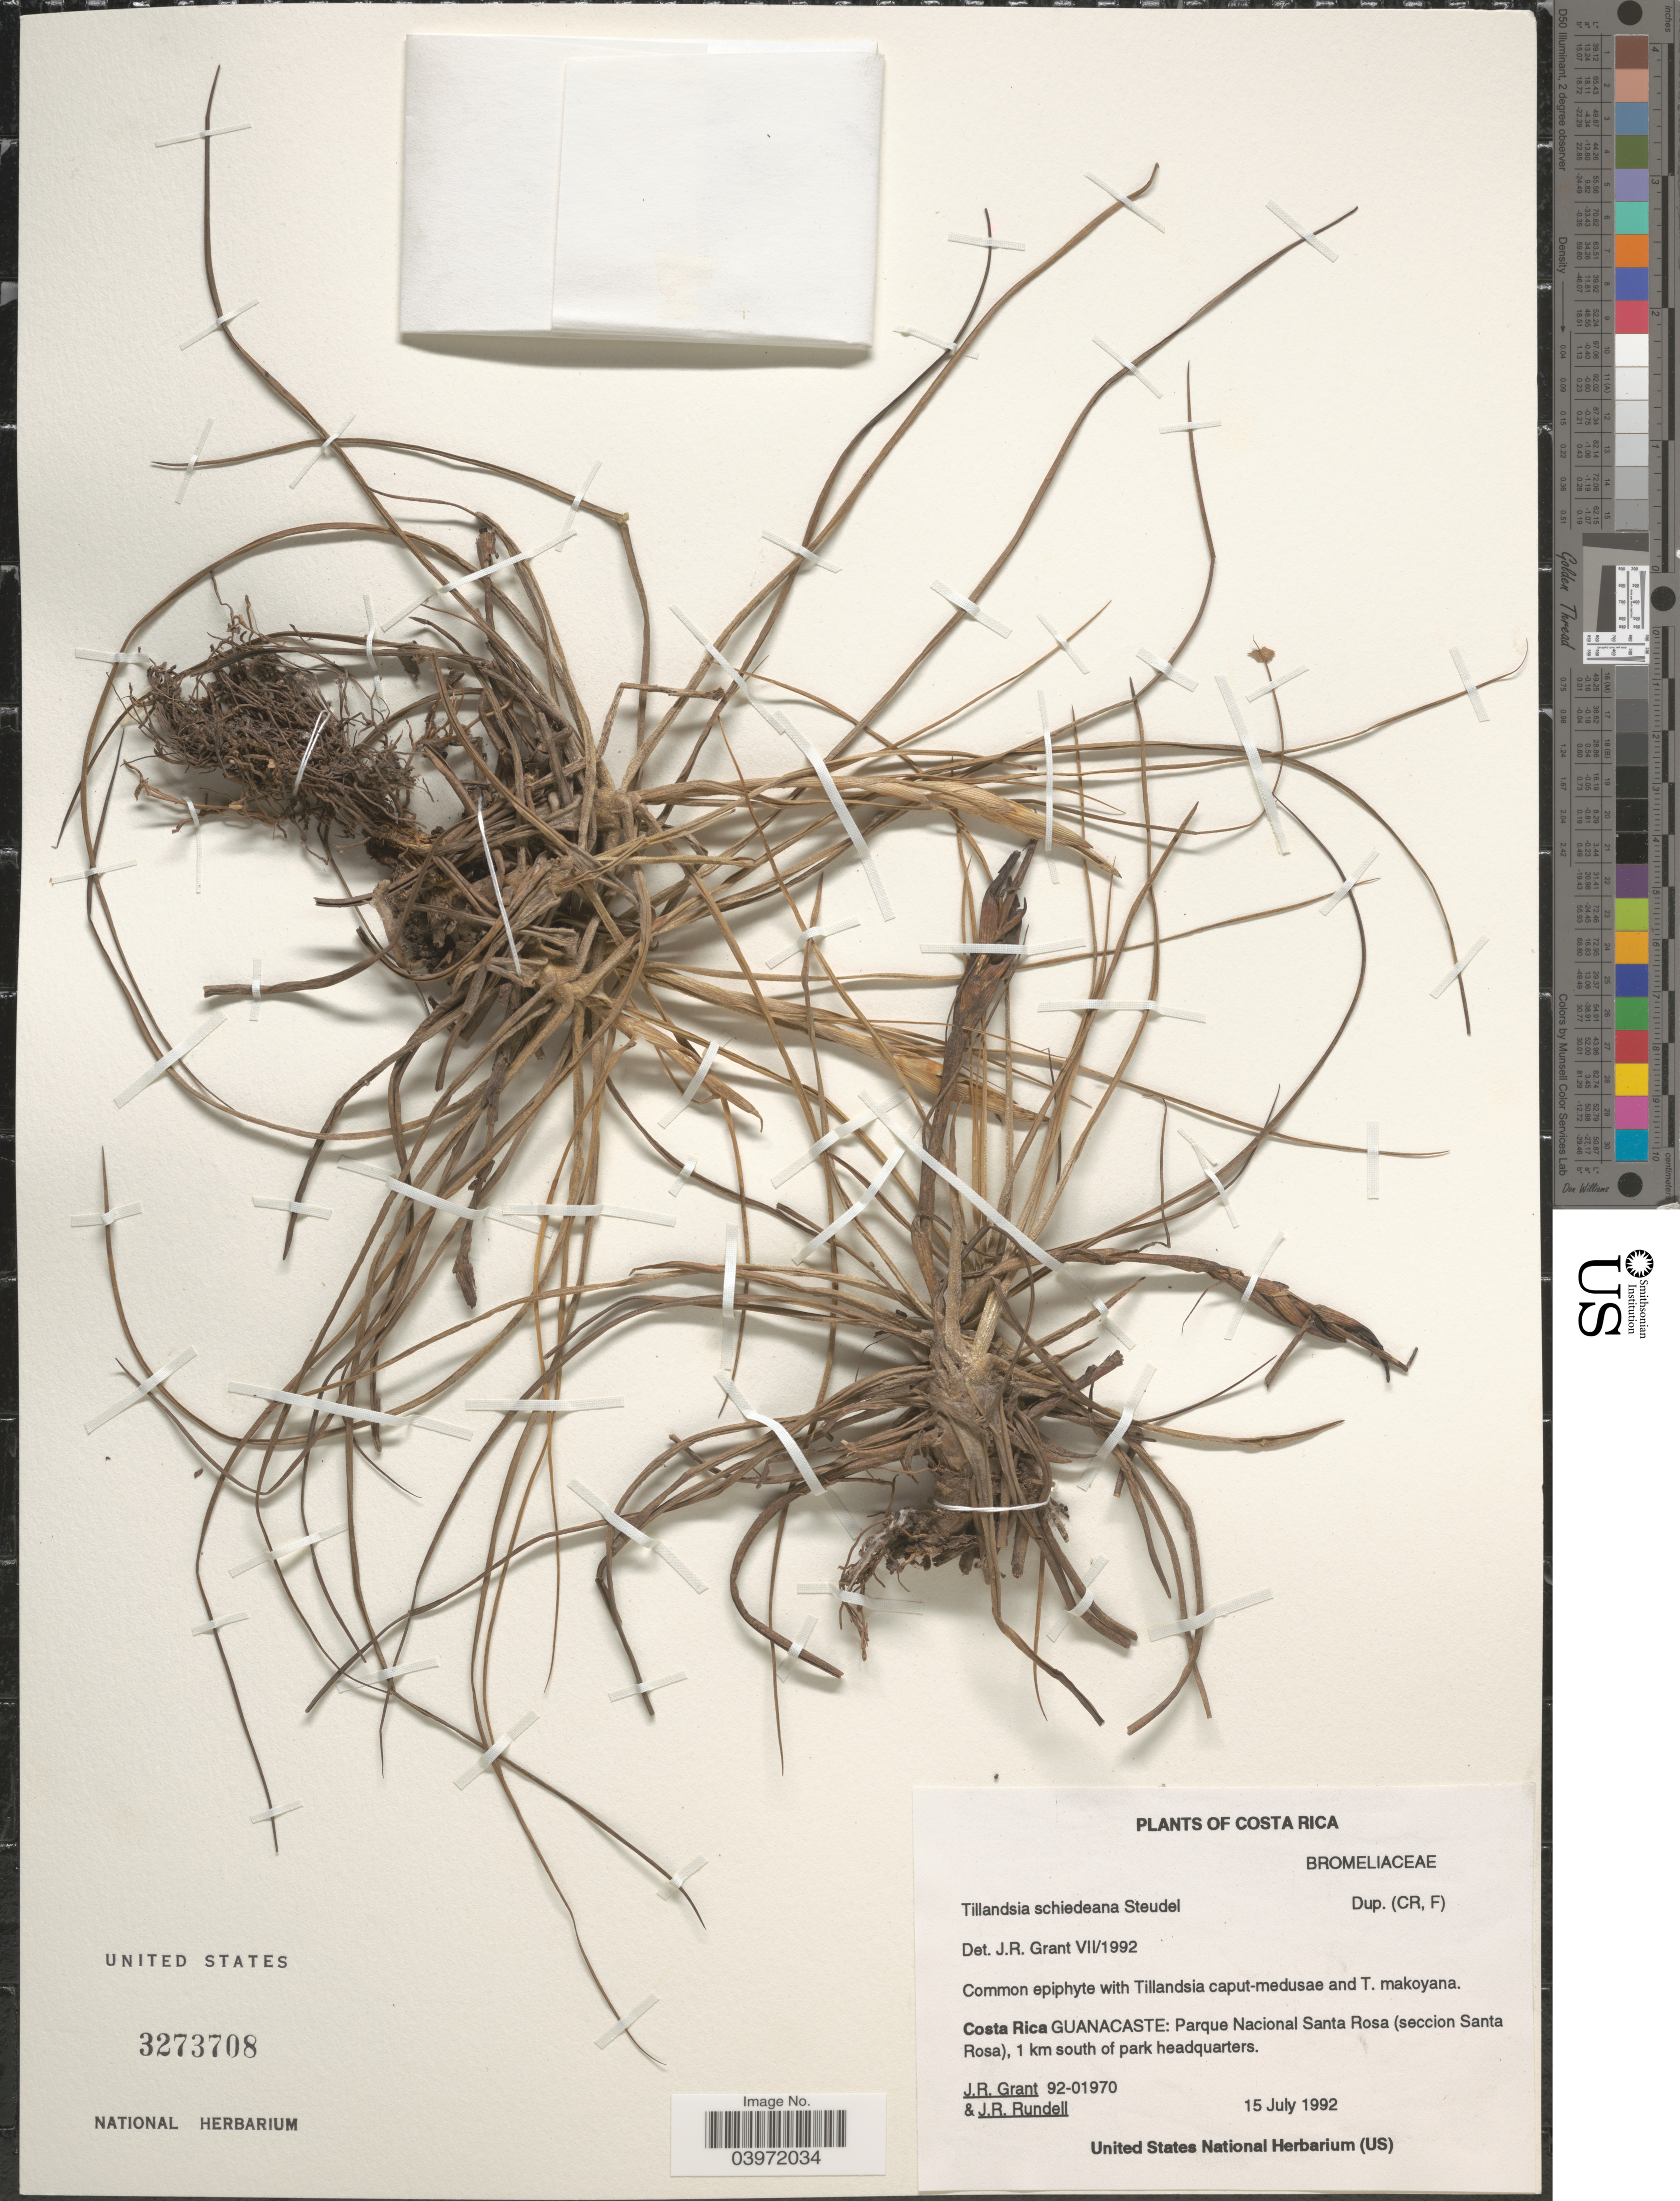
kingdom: Plantae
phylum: Tracheophyta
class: Liliopsida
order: Poales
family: Bromeliaceae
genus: Tillandsia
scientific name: Tillandsia schiedeana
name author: Steud.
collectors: J. Grant & J. R. Rundell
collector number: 92-01970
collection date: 1992-07-15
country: Costa Rica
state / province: Guanacaste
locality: Parque Nacional Santa Rosa (seccion Santa Rosa), 1 km south of park headquarters.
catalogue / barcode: US 3273708